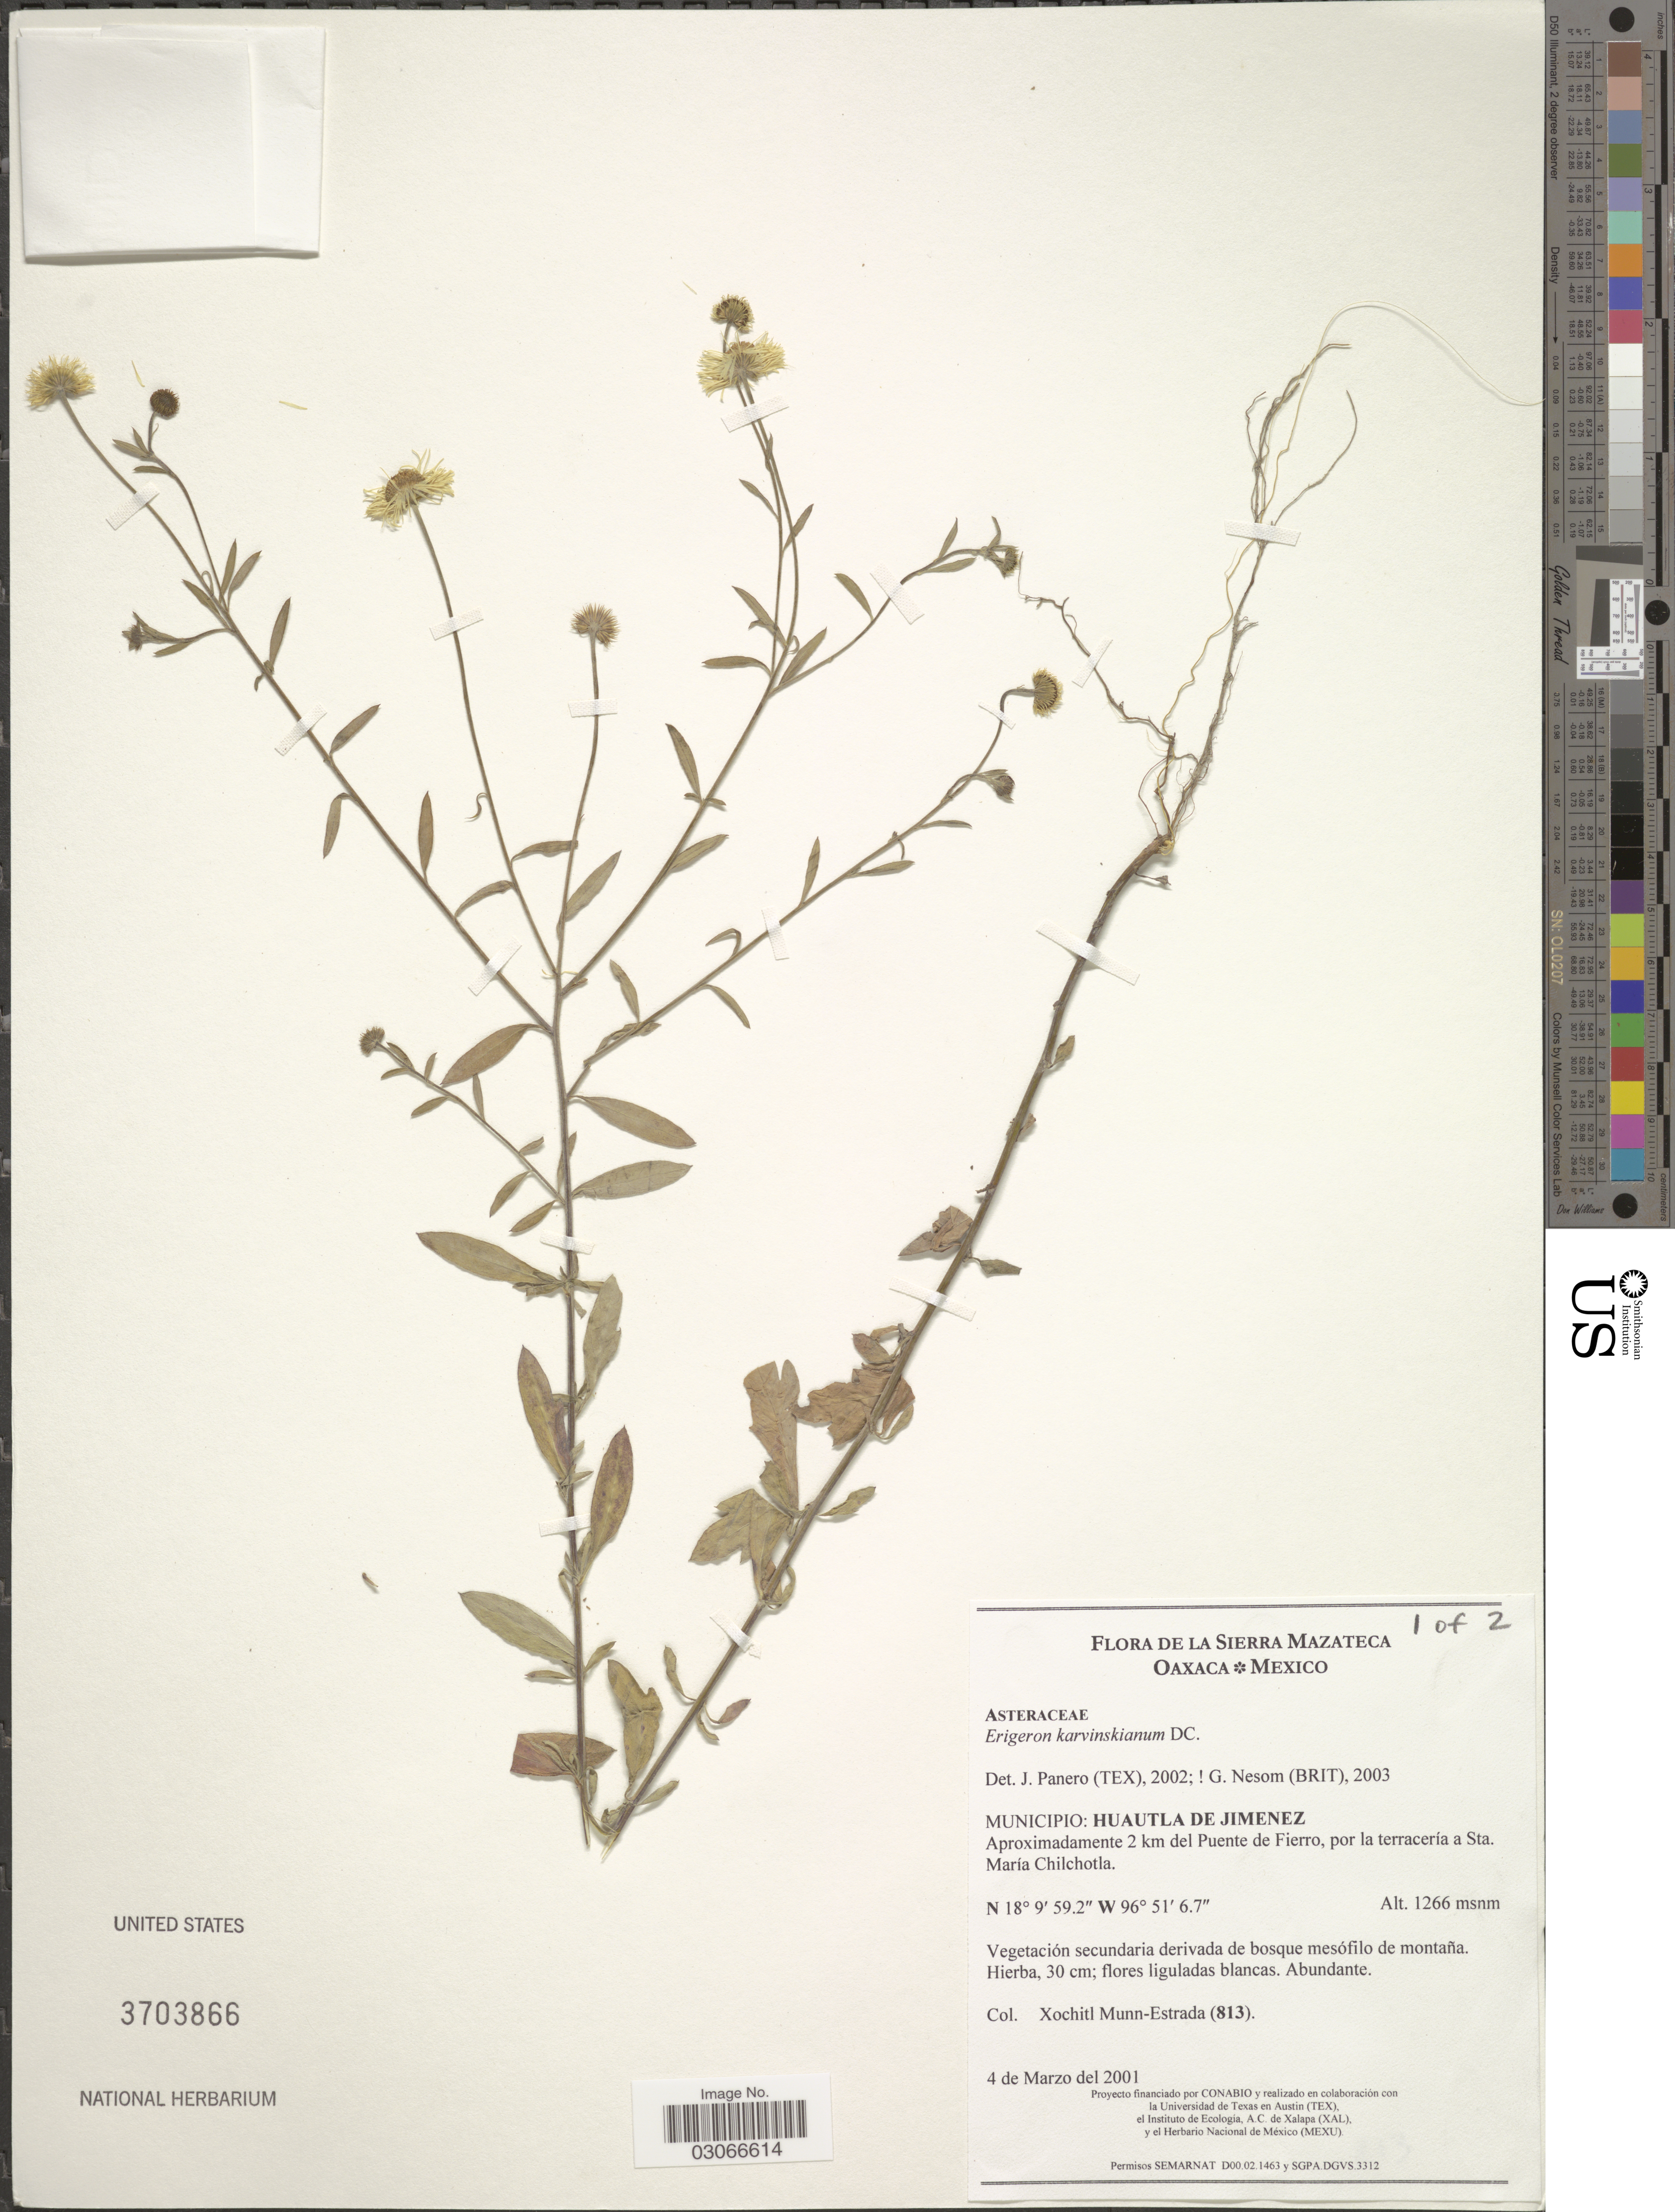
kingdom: Plantae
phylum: Tracheophyta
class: Magnoliopsida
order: Asterales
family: Asteraceae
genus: Erigeron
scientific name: Erigeron karvinskianus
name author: DC.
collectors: X. Munn-Estrada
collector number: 813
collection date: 2001-03-04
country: Mexico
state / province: Oaxaca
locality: De La Sierra Mazateca. Municipio: Huautla De Jimenez. Aproximadamente 2 km del Puente de Fierro, por la terracería a Sta. María Chilchotla.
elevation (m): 1266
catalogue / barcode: US 3703866